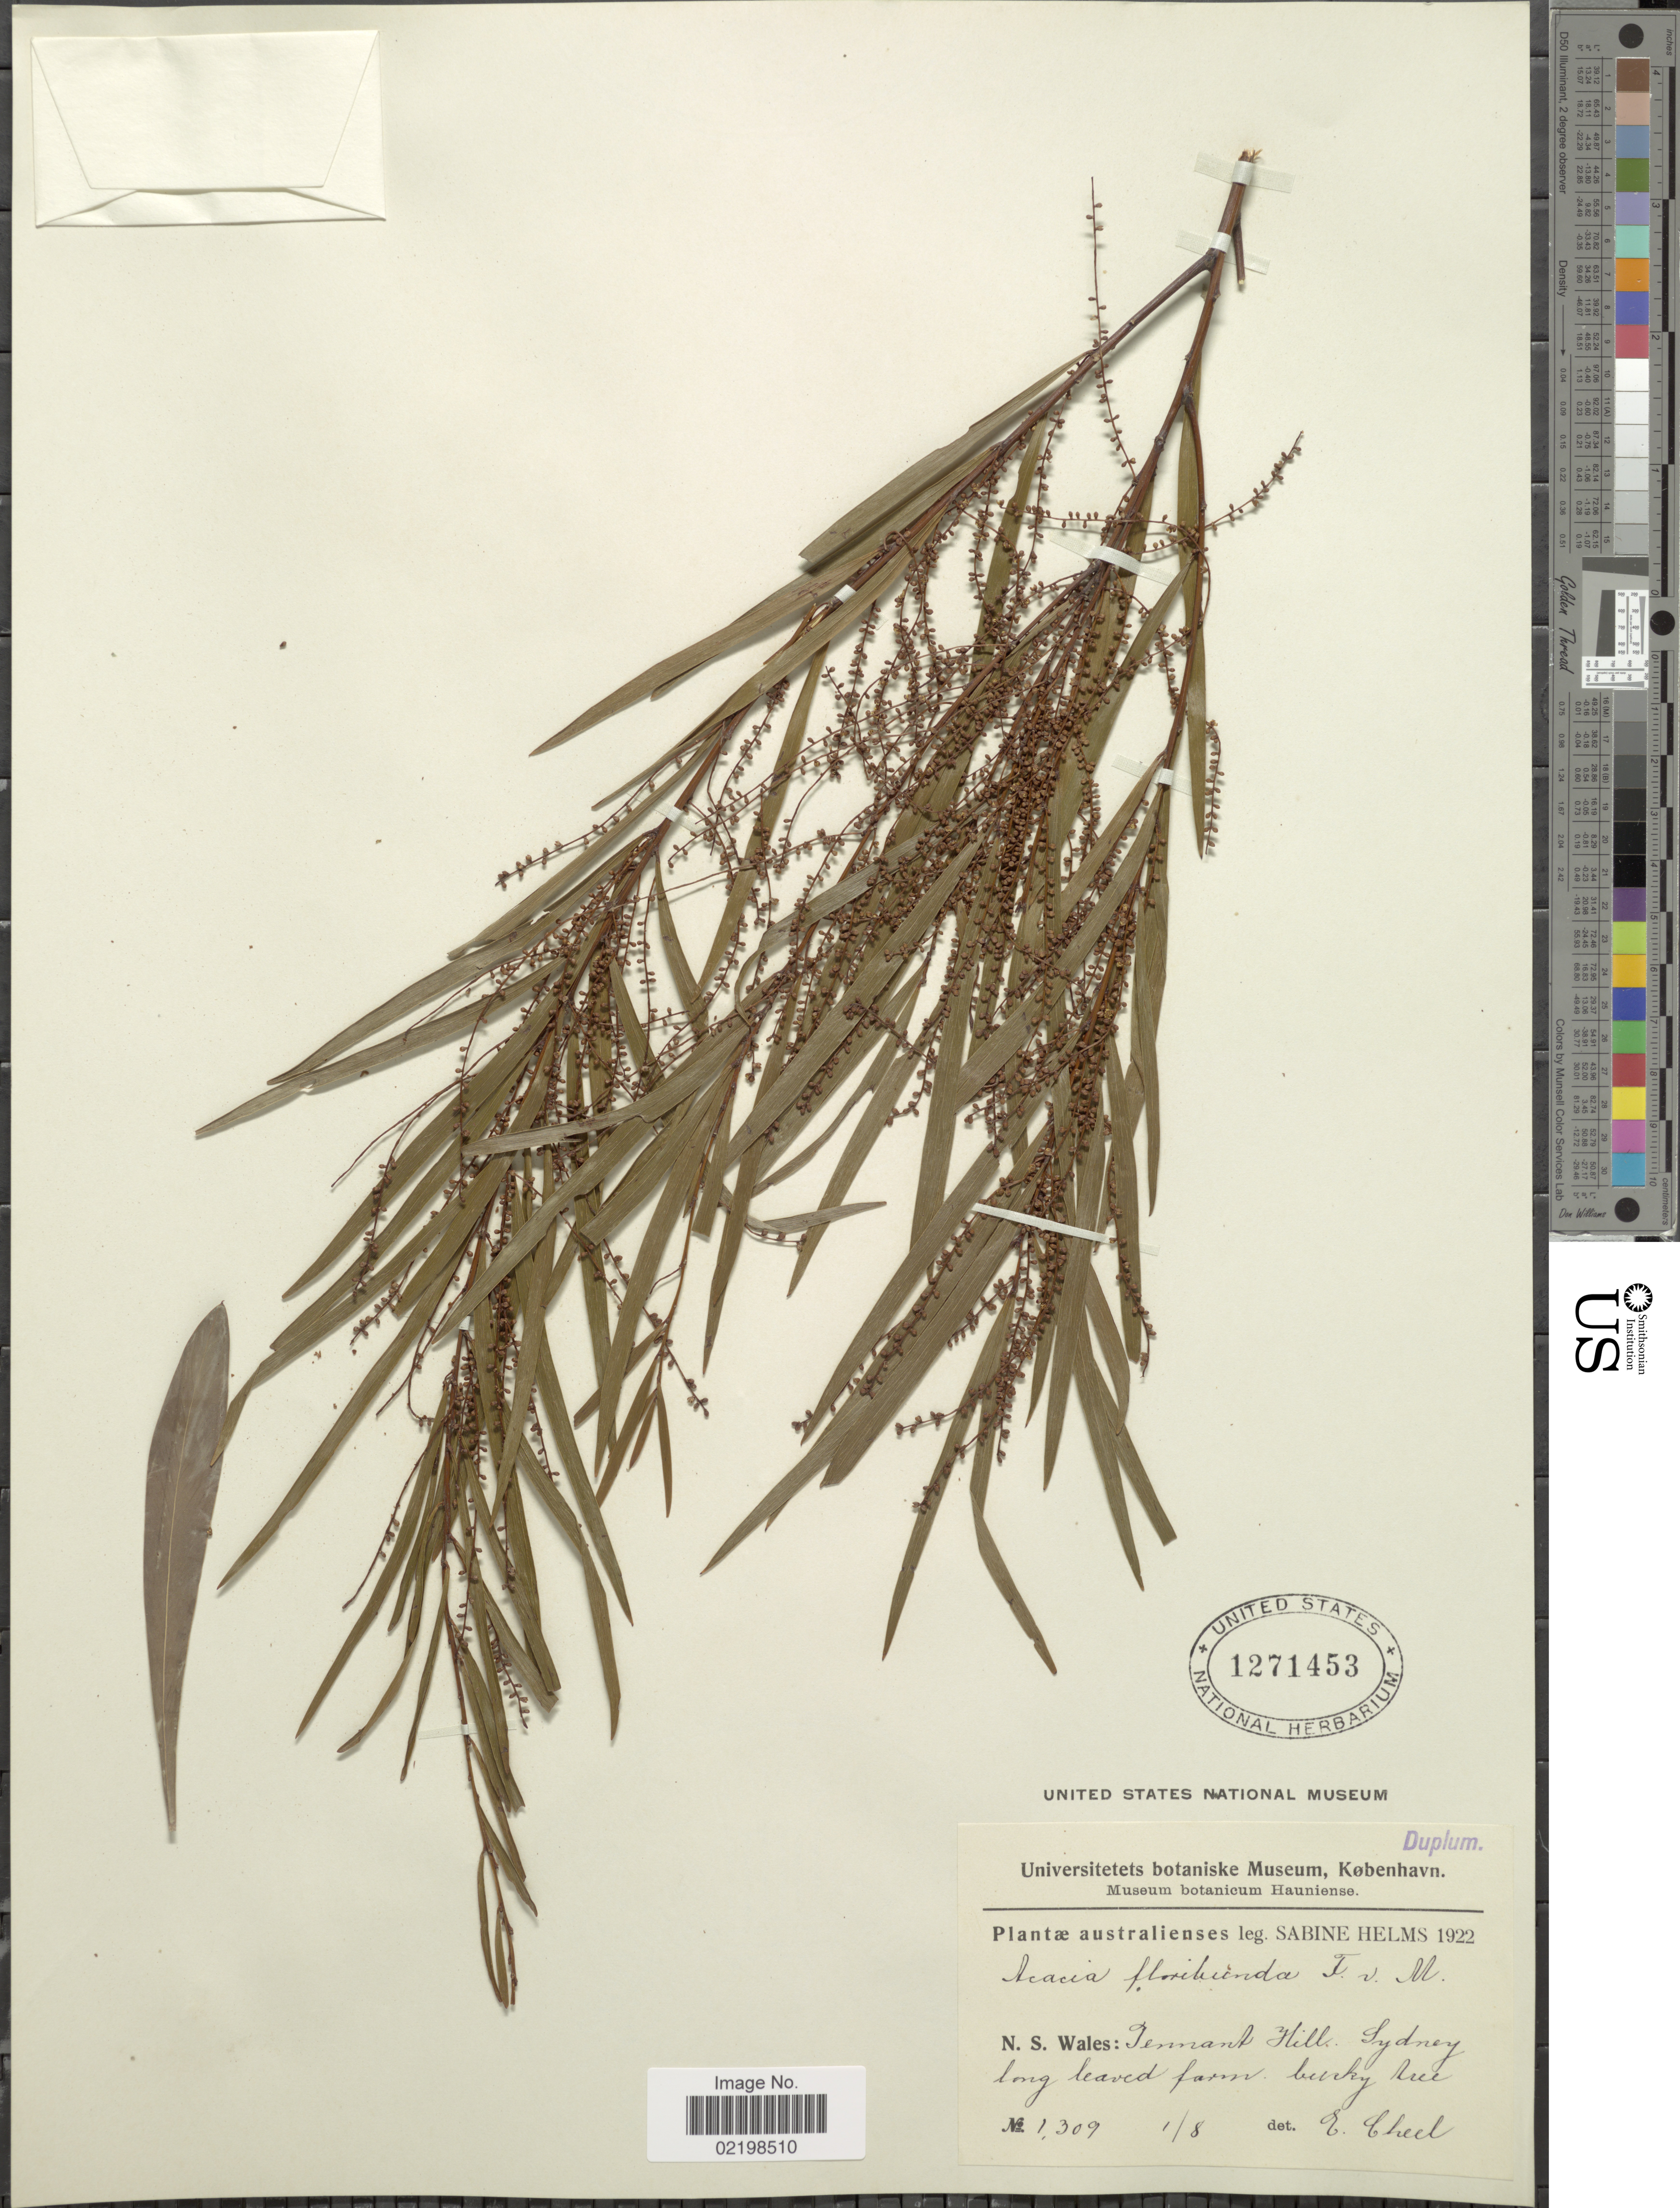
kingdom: Plantae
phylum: Tracheophyta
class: Magnoliopsida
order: Fabales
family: Fabaceae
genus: Acacia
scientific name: Acacia floribunda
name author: Willd.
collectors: S. Helms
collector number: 1309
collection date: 1922-08-01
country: Australia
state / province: New South Wales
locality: N.S.Wales: Tennant Hill, Sydney.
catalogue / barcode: US 1271453